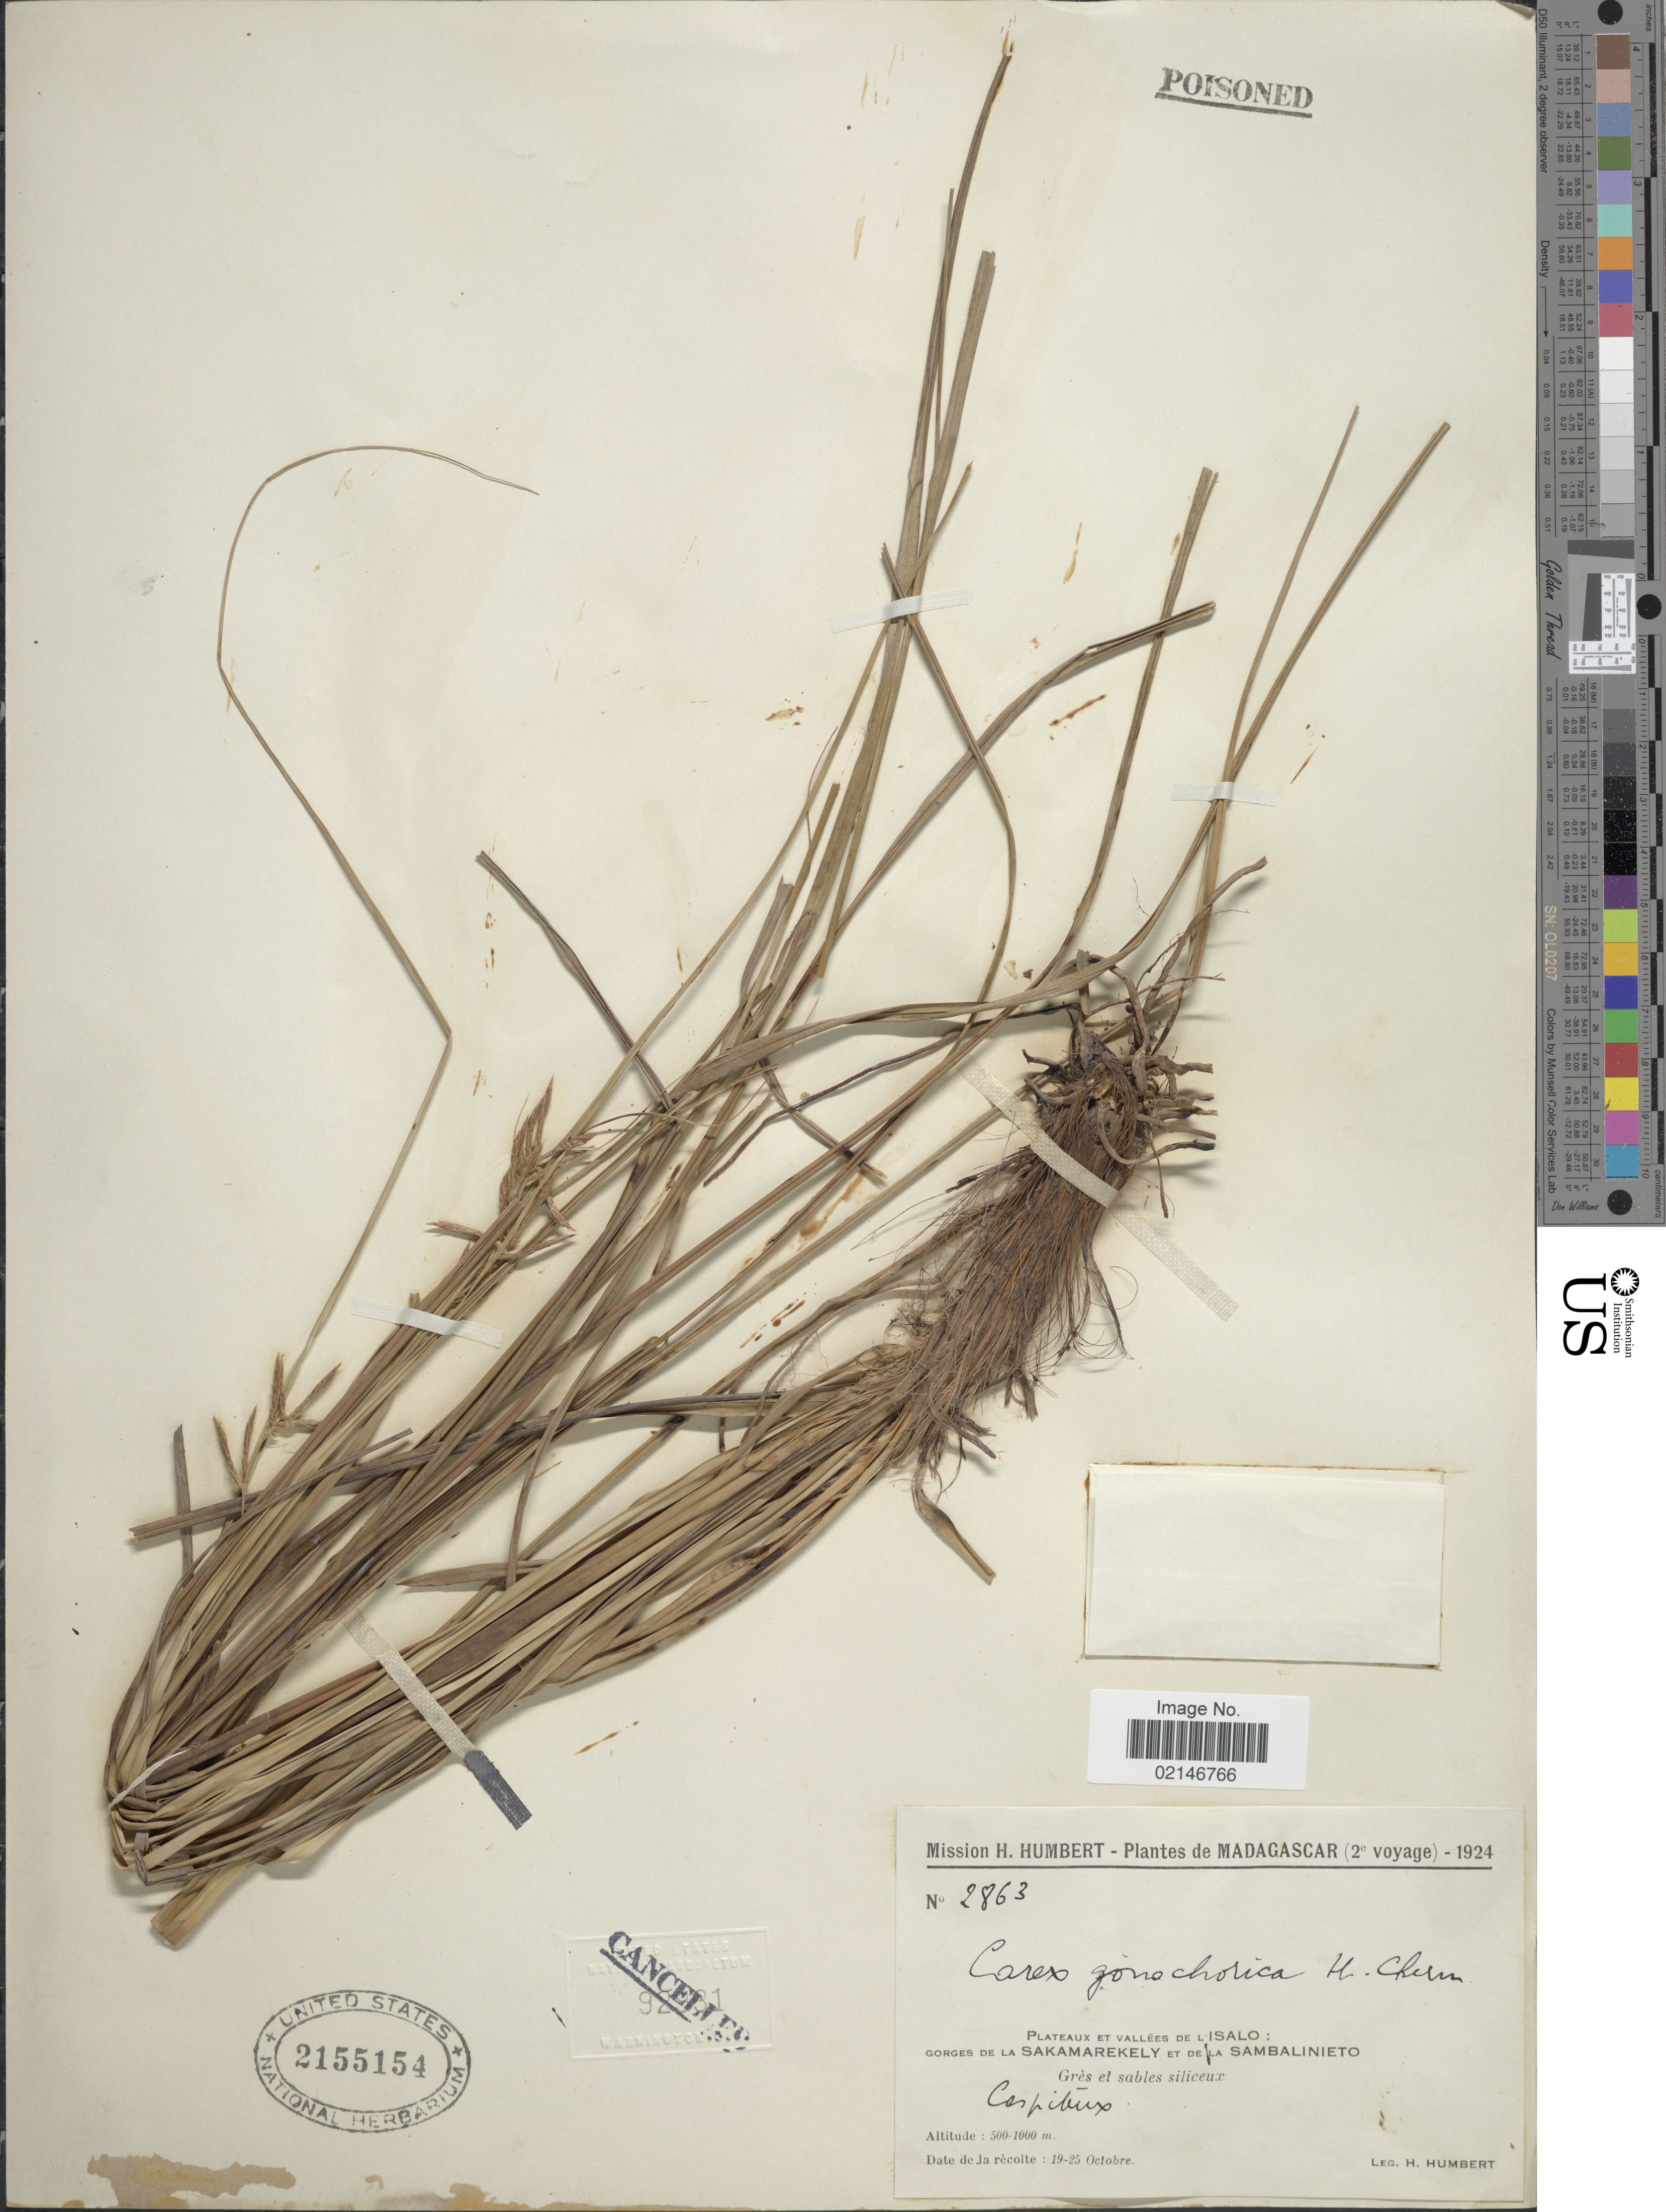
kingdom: Plantae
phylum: Tracheophyta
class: Liliopsida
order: Poales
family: Cyperaceae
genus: Carex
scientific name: Carex gonochorica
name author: Cherm.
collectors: H. Humbert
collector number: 2863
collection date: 1924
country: Madagascar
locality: Plateux et vallees de l' Isalo: Gorges de la Sakamarekely et de la Sambalinieto, Gres et sables siliceux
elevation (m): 500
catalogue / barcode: US 2155154